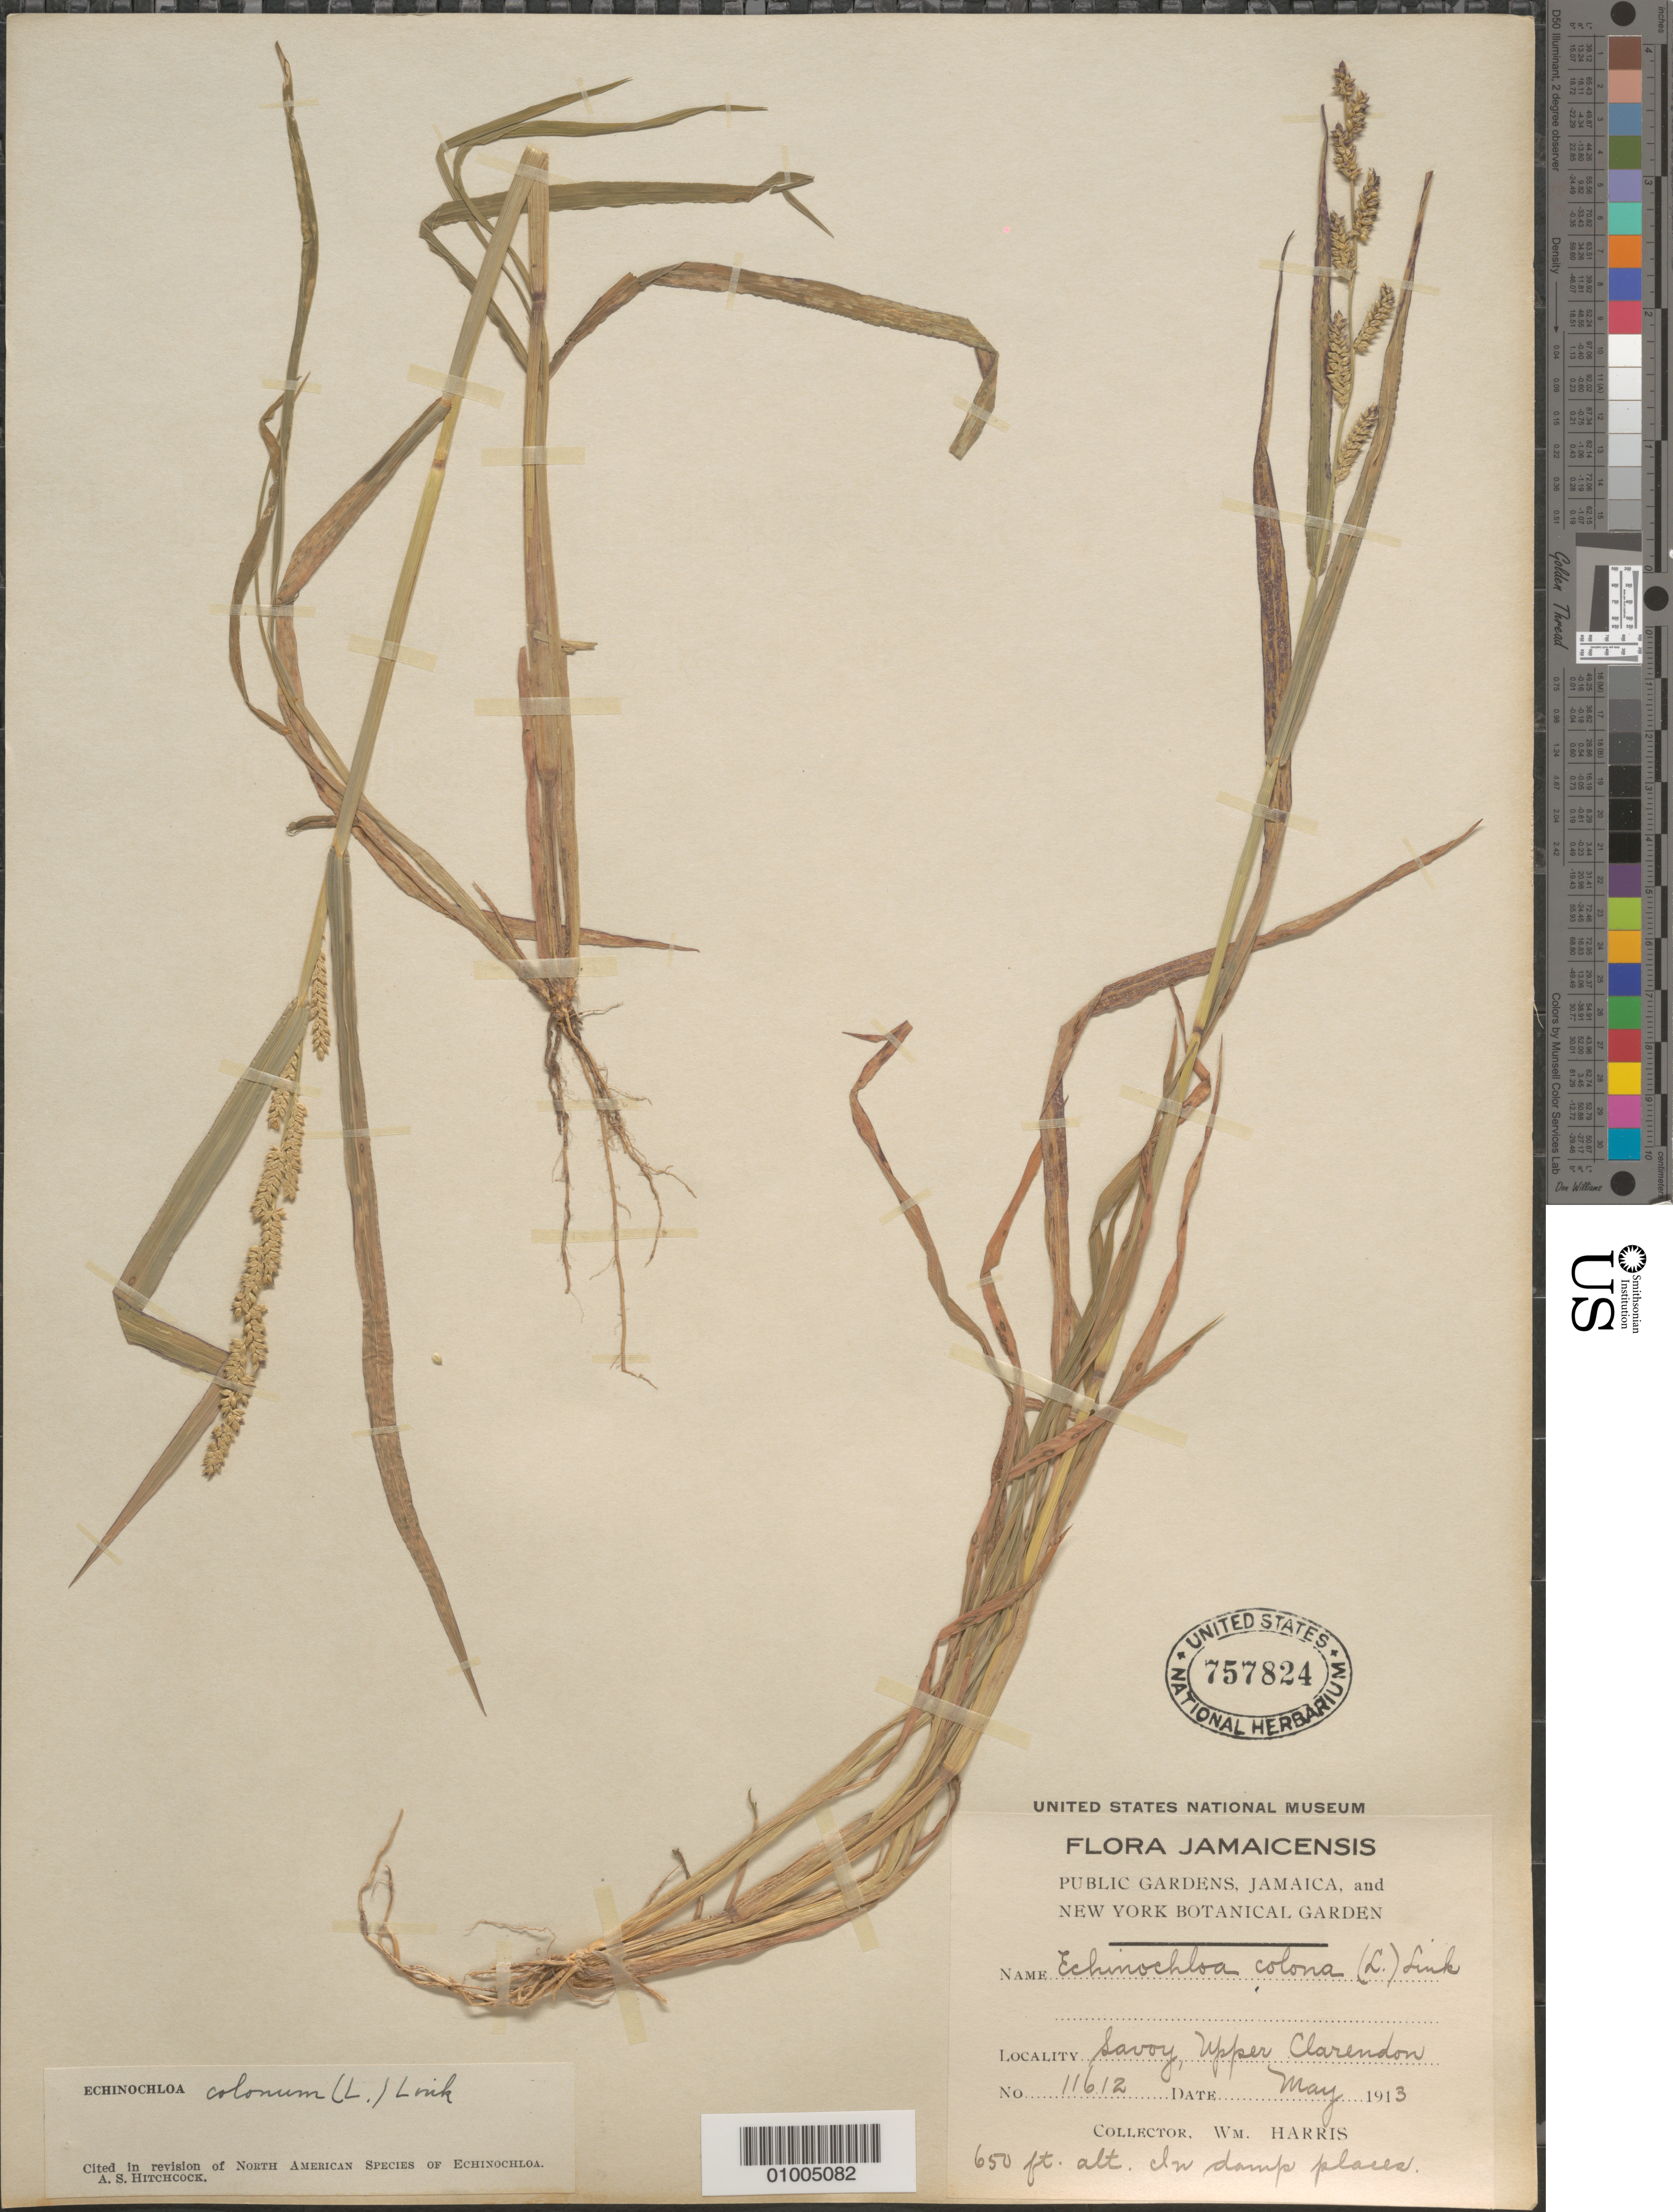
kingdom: Plantae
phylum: Tracheophyta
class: Liliopsida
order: Poales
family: Poaceae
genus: Echinochloa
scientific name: Echinochloa colona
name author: (L.) Link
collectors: W. H. Harris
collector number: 11612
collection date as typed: May 1913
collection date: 1913-05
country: Jamaica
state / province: Clarendon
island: Jamaica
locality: Savoy, Upper Clarendon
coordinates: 0 N, 0 E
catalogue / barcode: US 757824